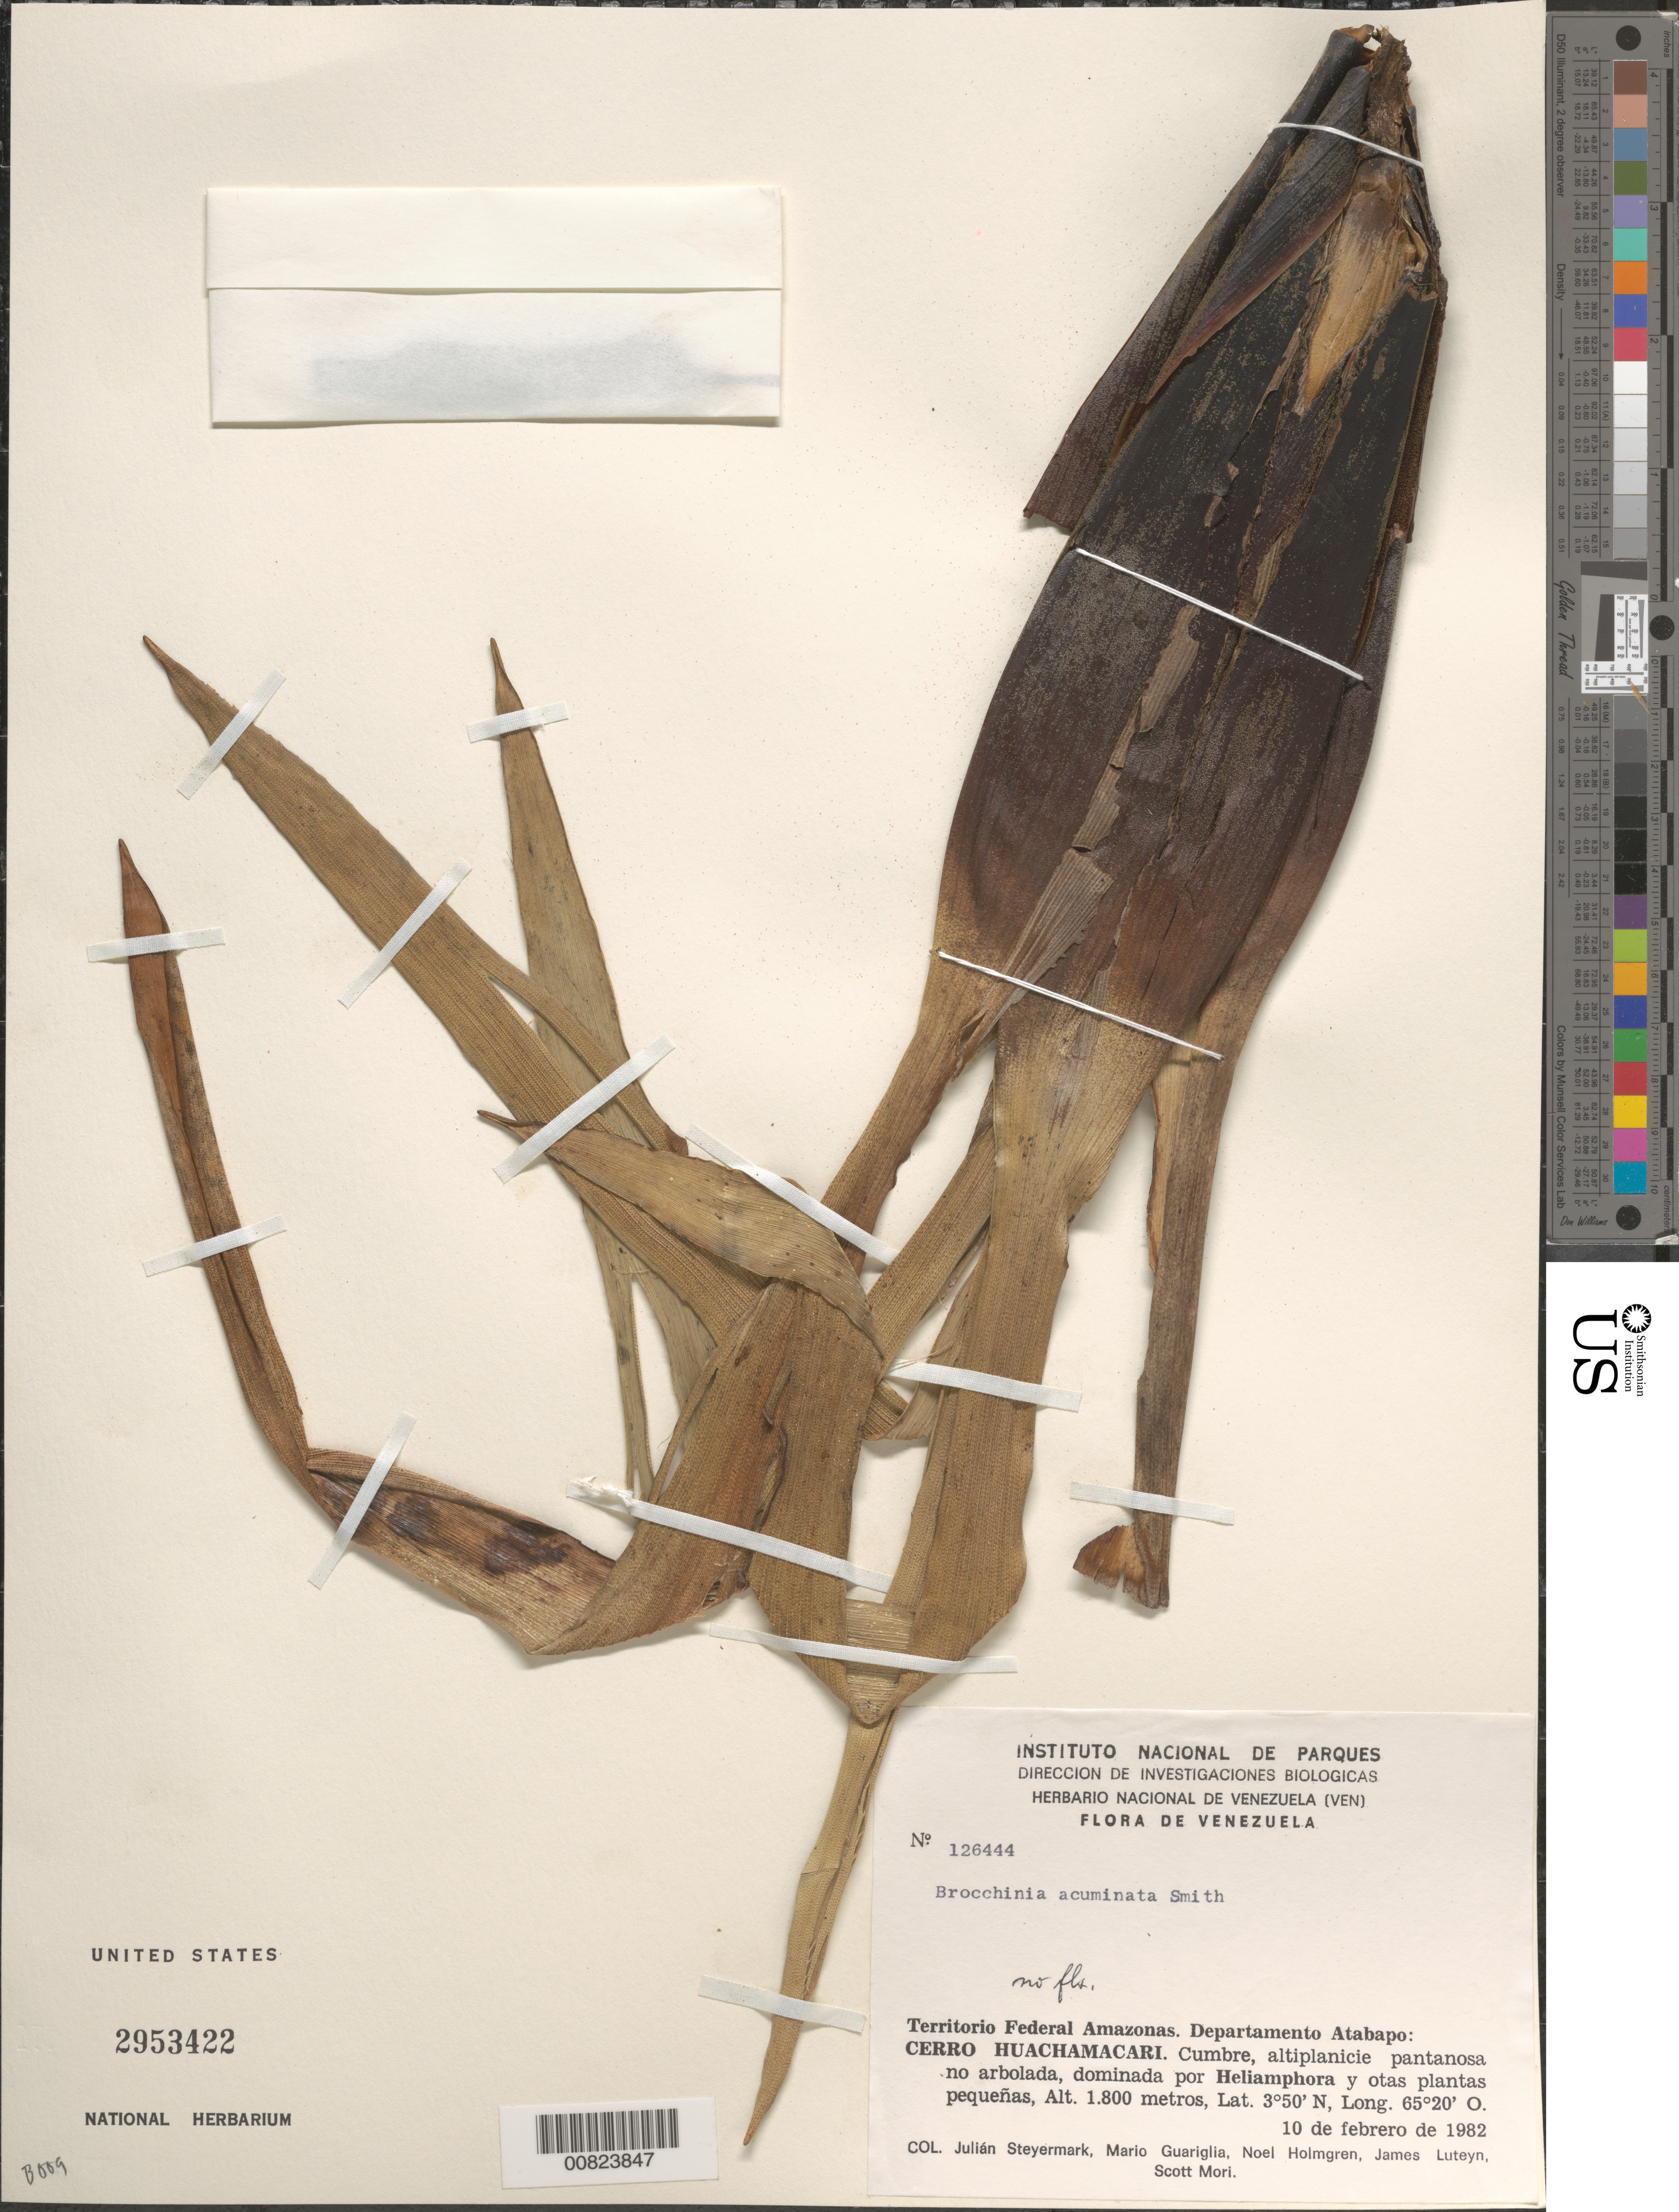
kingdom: Plantae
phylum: Tracheophyta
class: Liliopsida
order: Poales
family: Bromeliaceae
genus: Brocchinia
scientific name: Brocchinia acuminata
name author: L.B. Sm.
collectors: J. Steyermark, M. Guariglia P., N. H. Holmgren, J. L. Luteyn & S. Mori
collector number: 126444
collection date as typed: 10-Feb-82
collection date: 1982-02-10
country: Venezuela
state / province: Amazonas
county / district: Atabapo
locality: Cerro Huachamacari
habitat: Cumbre, altiplanicie pantanosa no arbolada dominada por Heliamphora y otra plantas pequeñas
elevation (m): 1800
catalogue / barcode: US 2953422